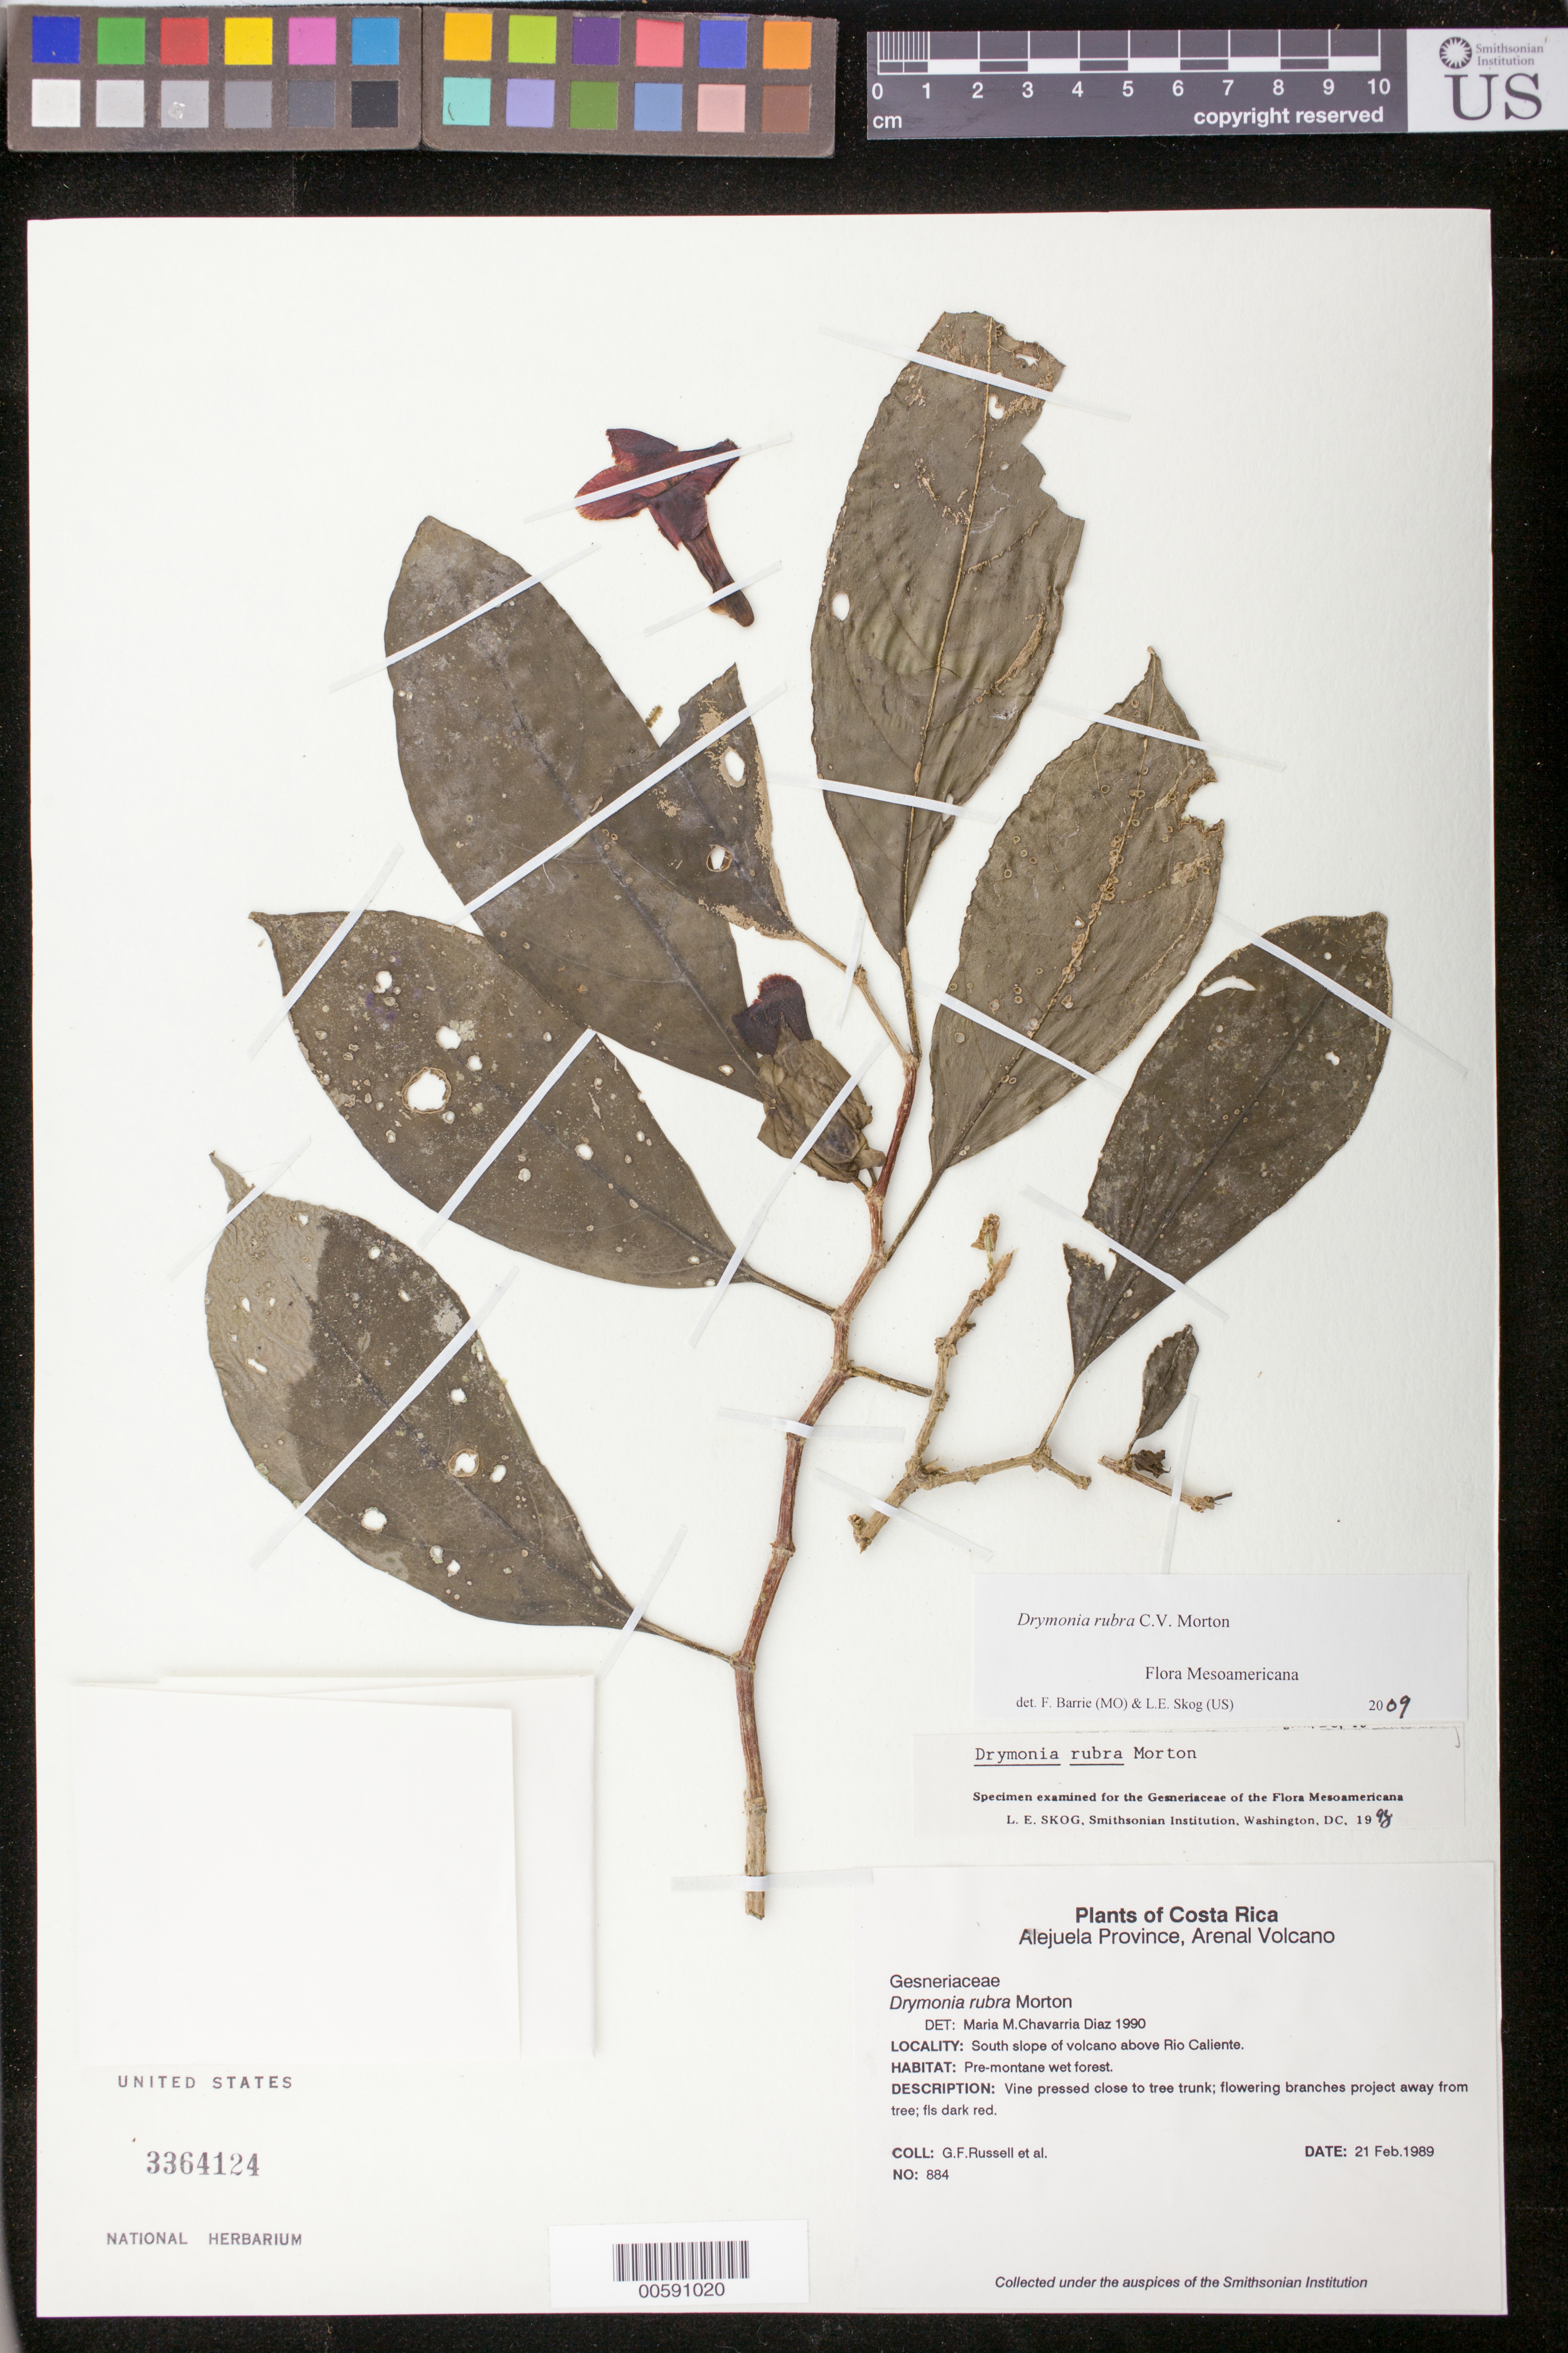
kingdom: Plantae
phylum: Tracheophyta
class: Magnoliopsida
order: Lamiales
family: Gesneriaceae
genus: Drymonia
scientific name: Drymonia rubra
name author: C.V. Morton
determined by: Skog, Laurence E.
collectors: G. Russell & et al.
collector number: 884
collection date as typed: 21 Feb 1989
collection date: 1989-02-21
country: Costa Rica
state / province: Alajuela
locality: Arenal Volcano; S slope of volcano above Rio Caliente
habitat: Pre-montane wet forest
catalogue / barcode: US 3364124